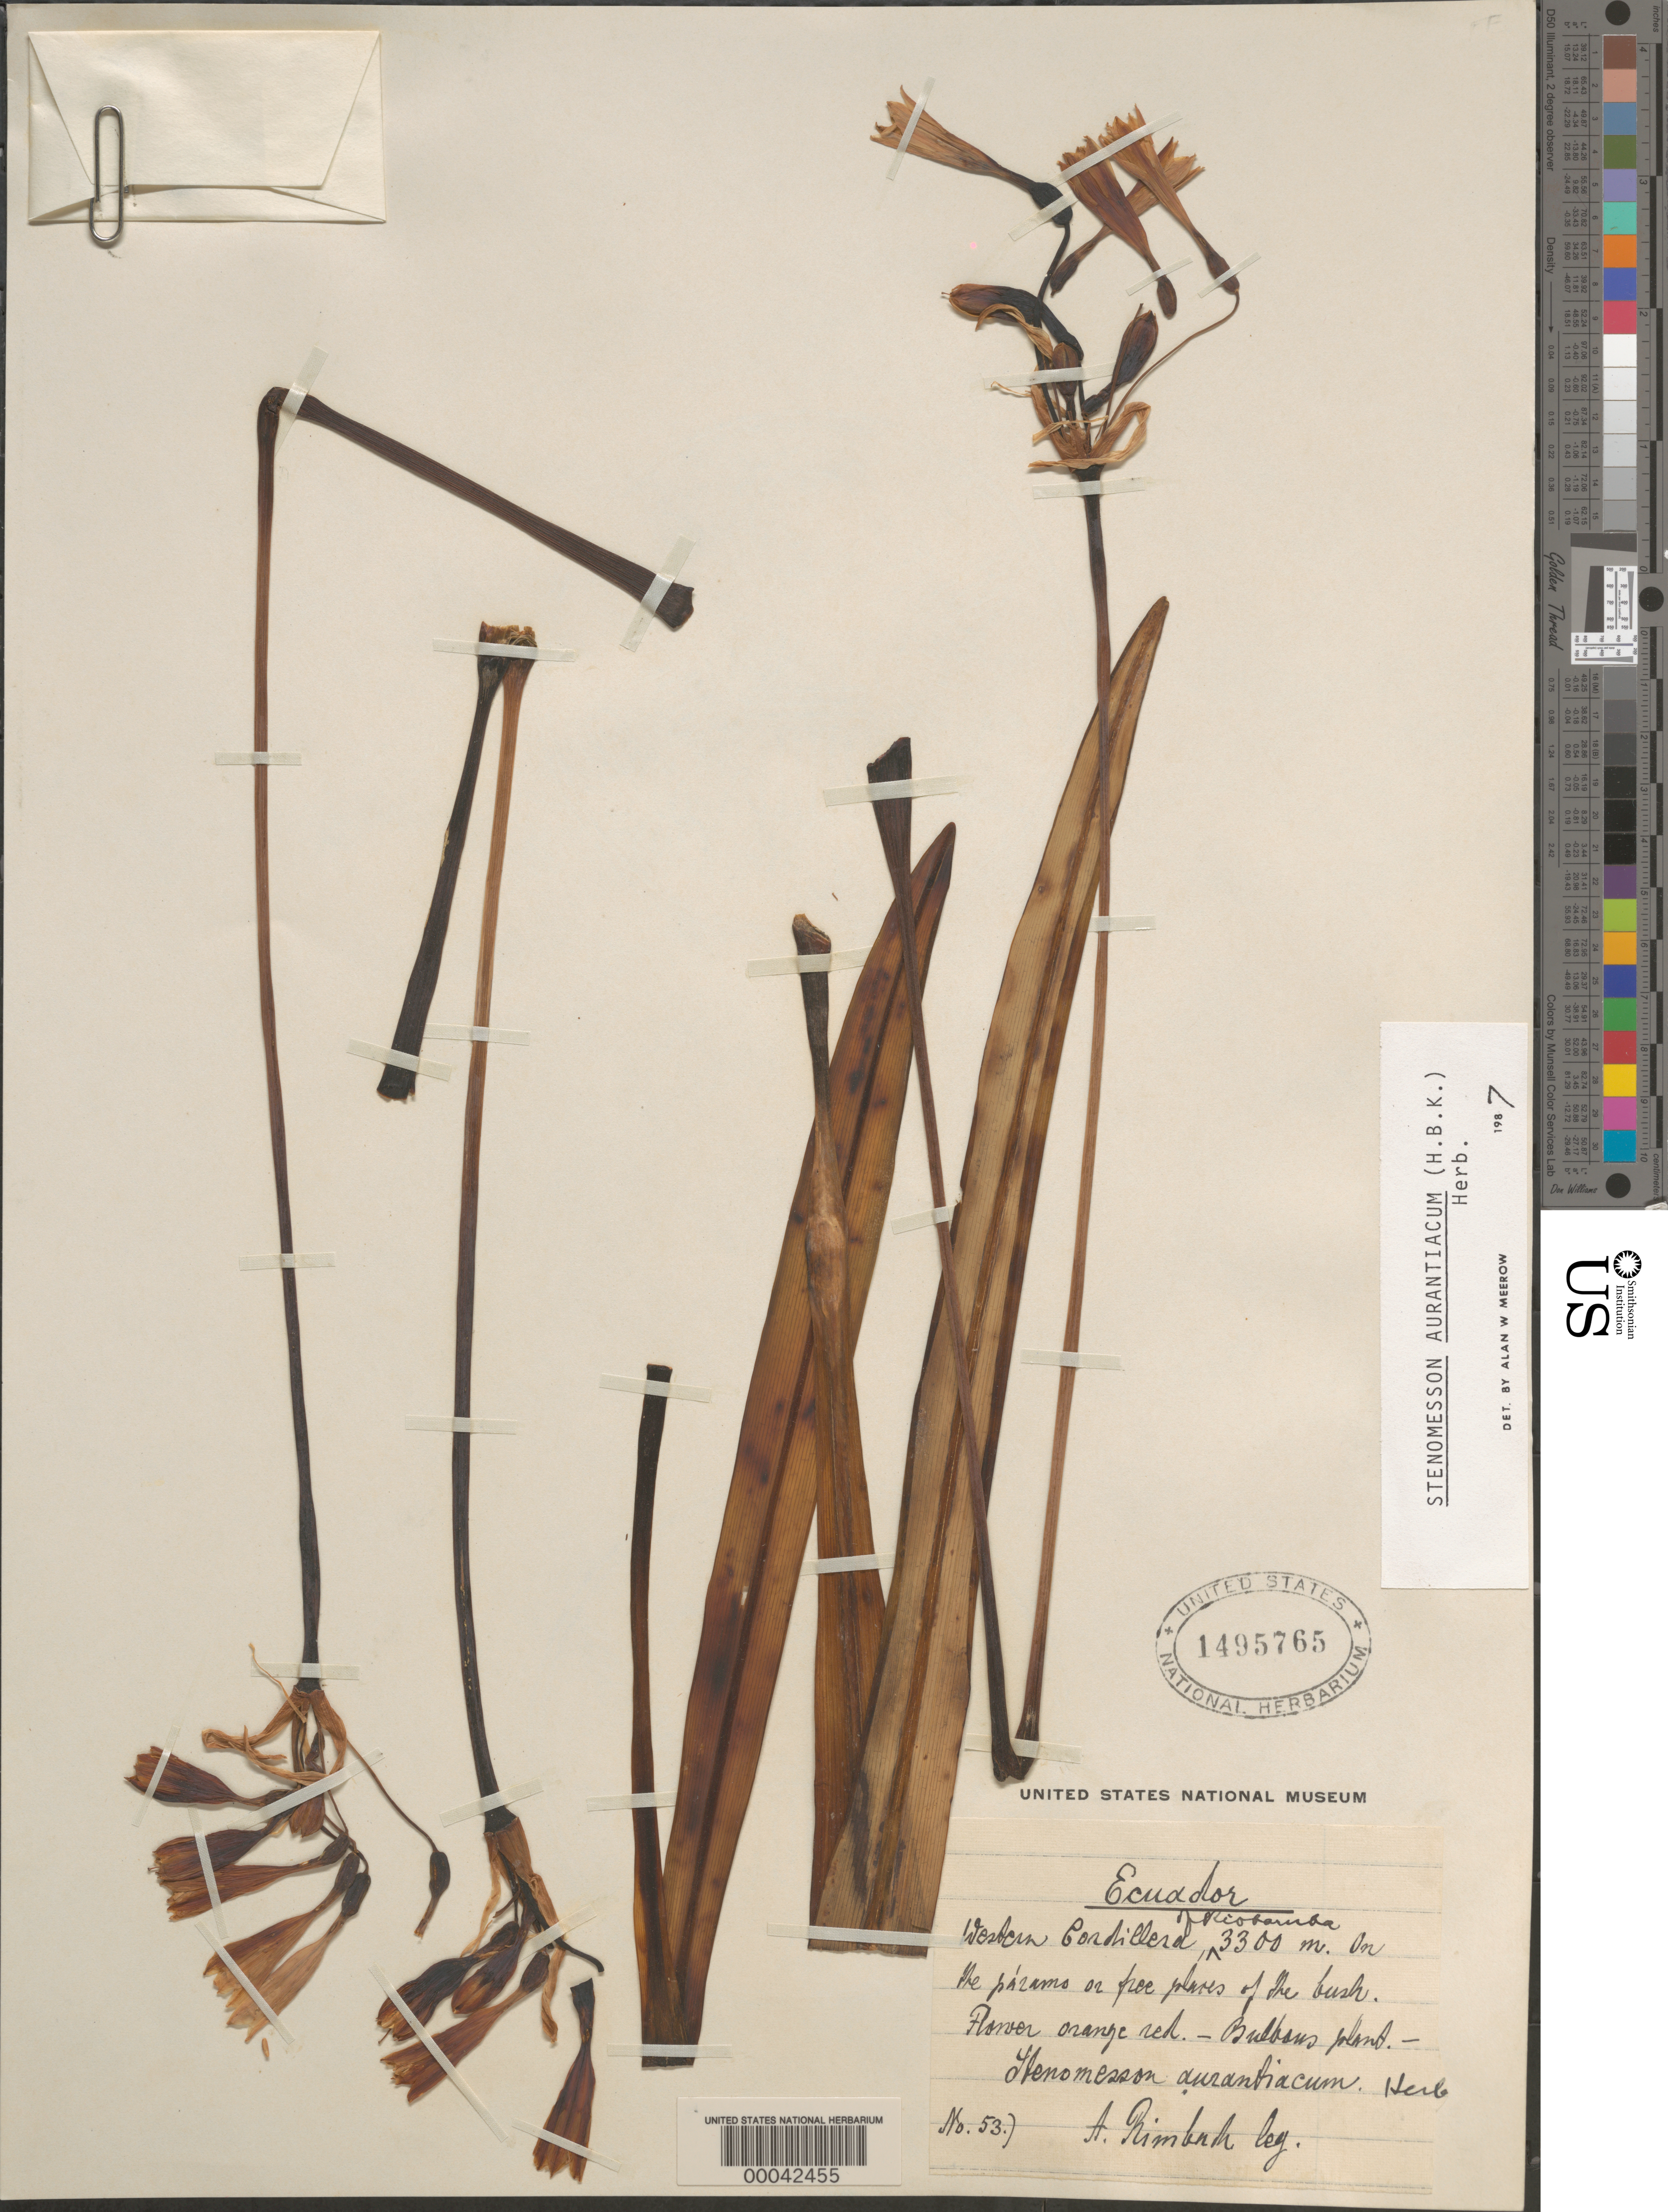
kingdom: Plantae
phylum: Tracheophyta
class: Liliopsida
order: Asparagales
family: Amaryllidaceae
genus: Stenomesson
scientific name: Stenomesson aurantiacum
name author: (Kunth) Herb.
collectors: A. Rimbach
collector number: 53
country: Ecuador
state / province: Chimborazo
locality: Riobamba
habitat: On the pazamo or free plains of the bush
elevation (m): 3300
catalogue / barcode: US 1495765